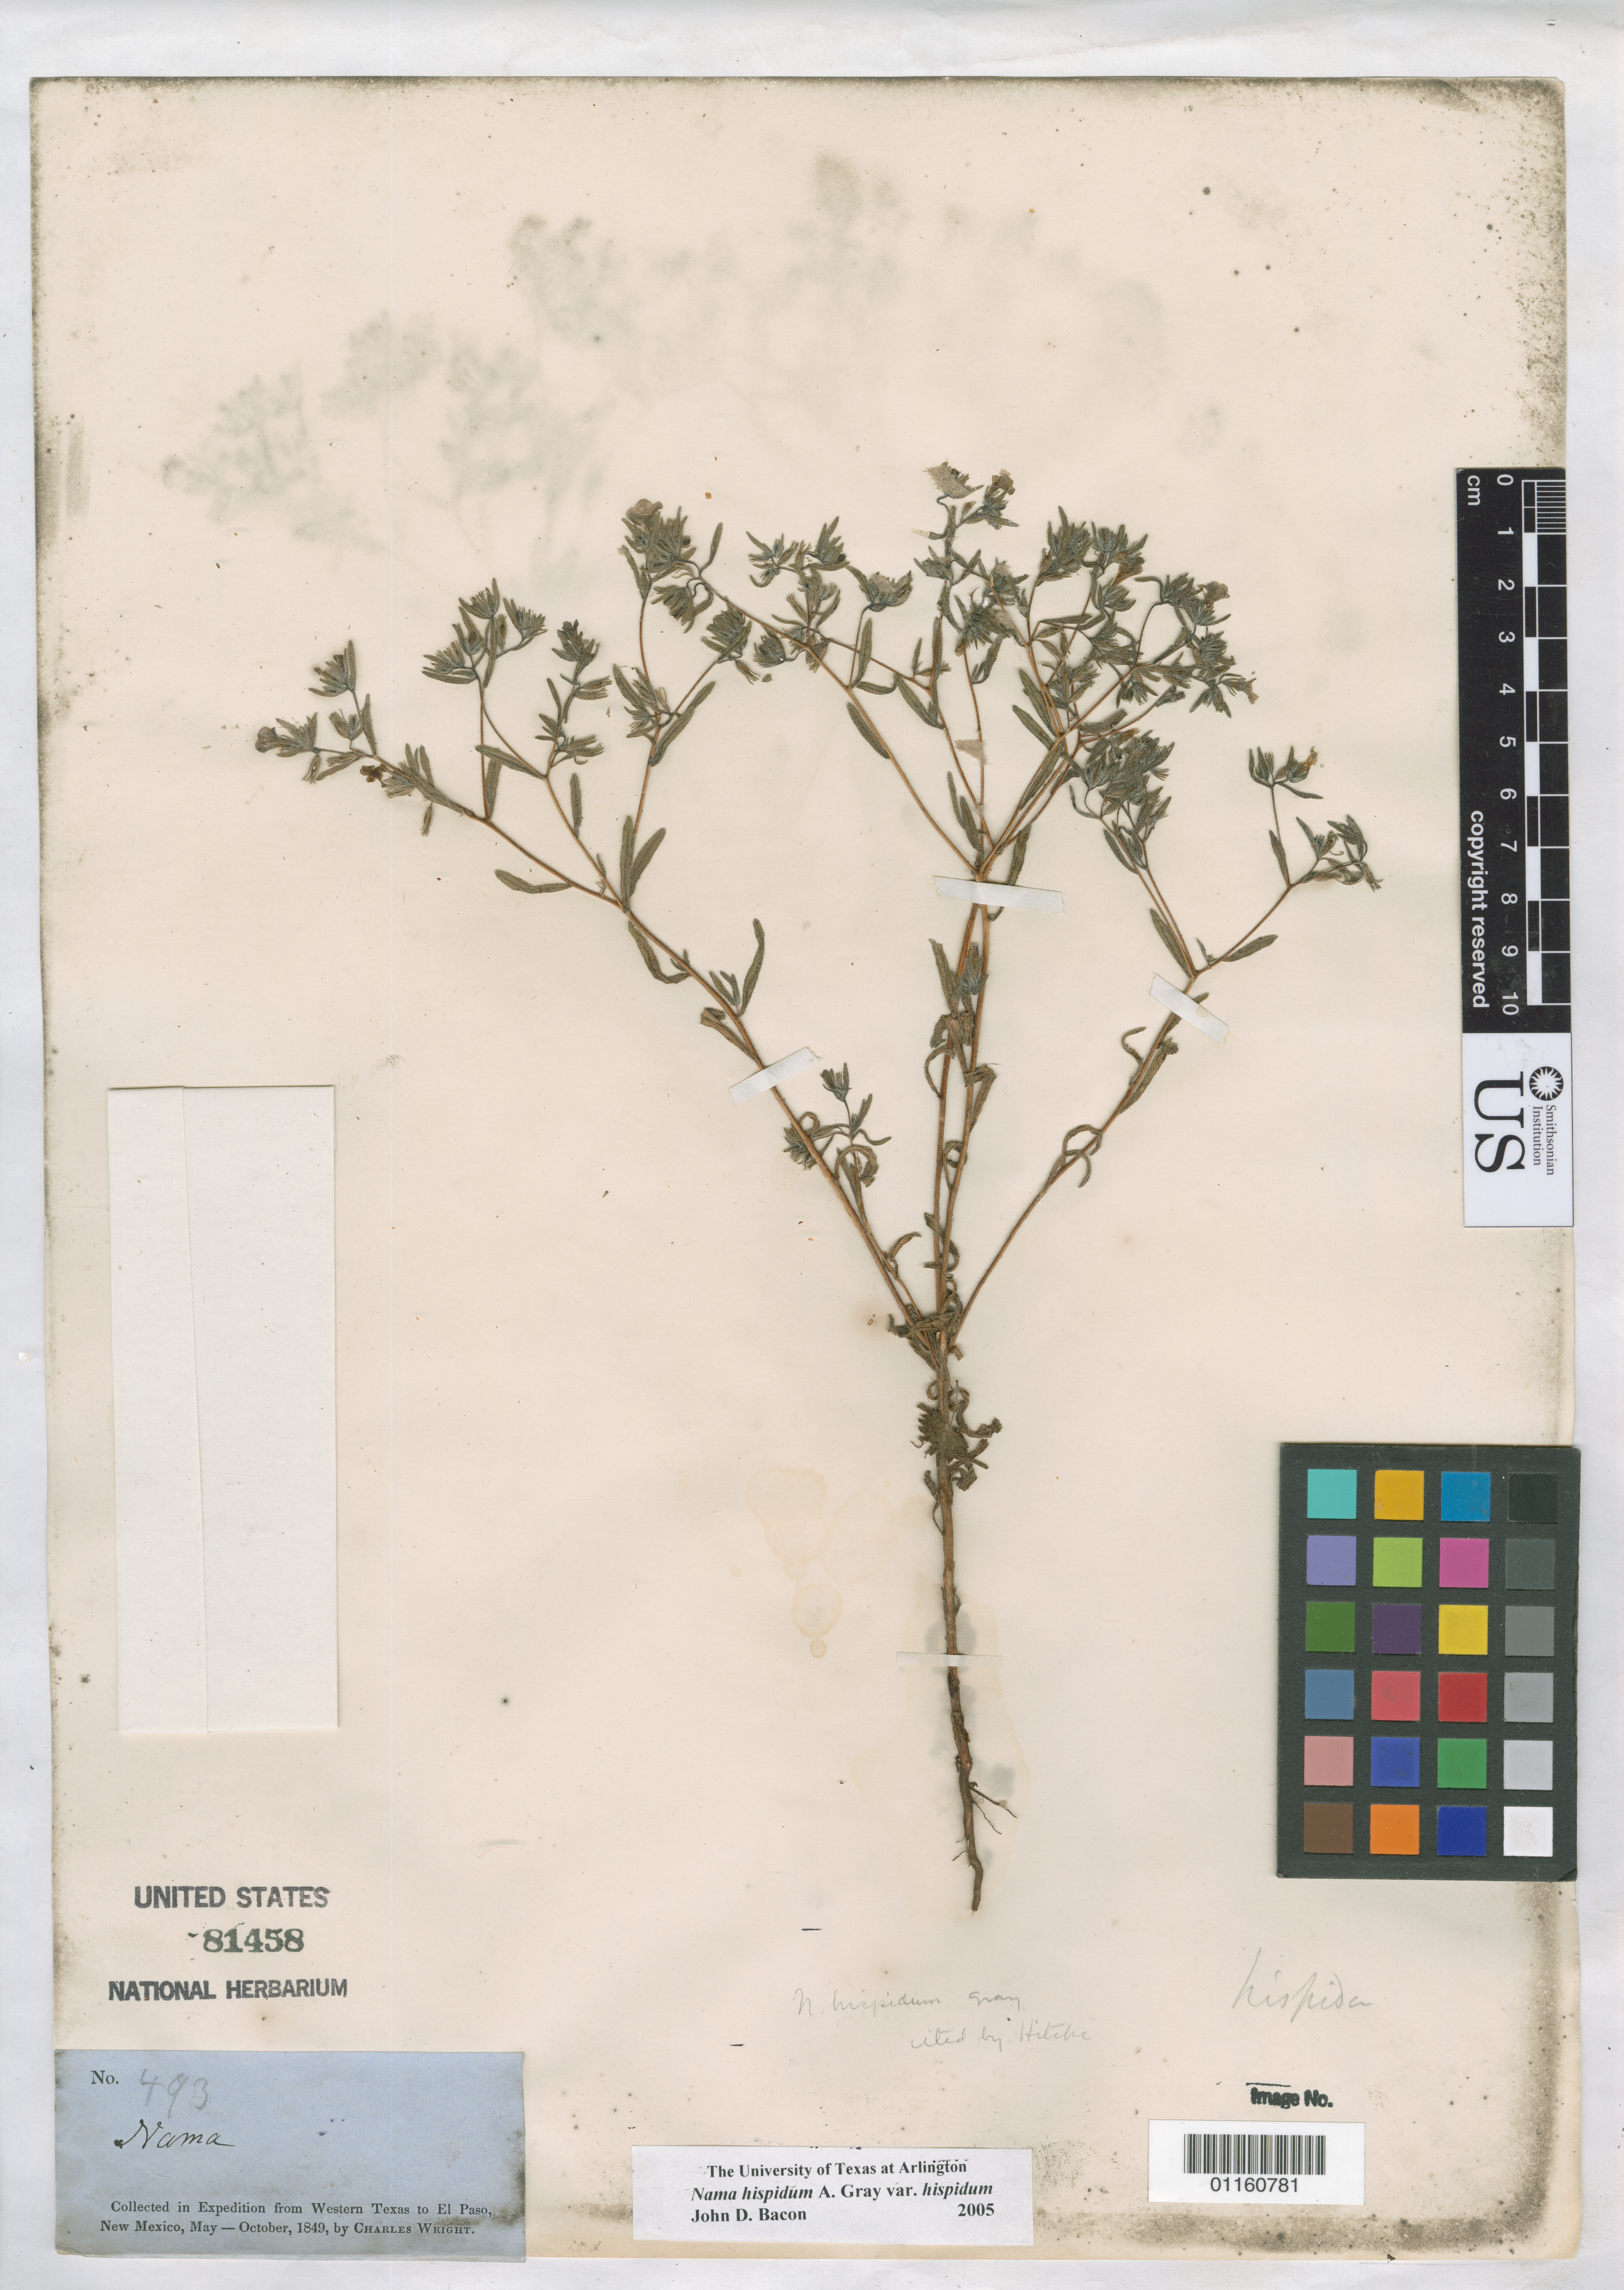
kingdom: Plantae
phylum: Tracheophyta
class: Magnoliopsida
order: Boraginales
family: Namaceae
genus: Nama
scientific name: Nama hispida var. hispida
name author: A. Gray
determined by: Bacon, J. D.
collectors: C. Wright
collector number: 493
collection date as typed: May 1849 to -- Oct 1849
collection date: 1849-05/1849-10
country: United States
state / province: New Mexico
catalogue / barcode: US 81458